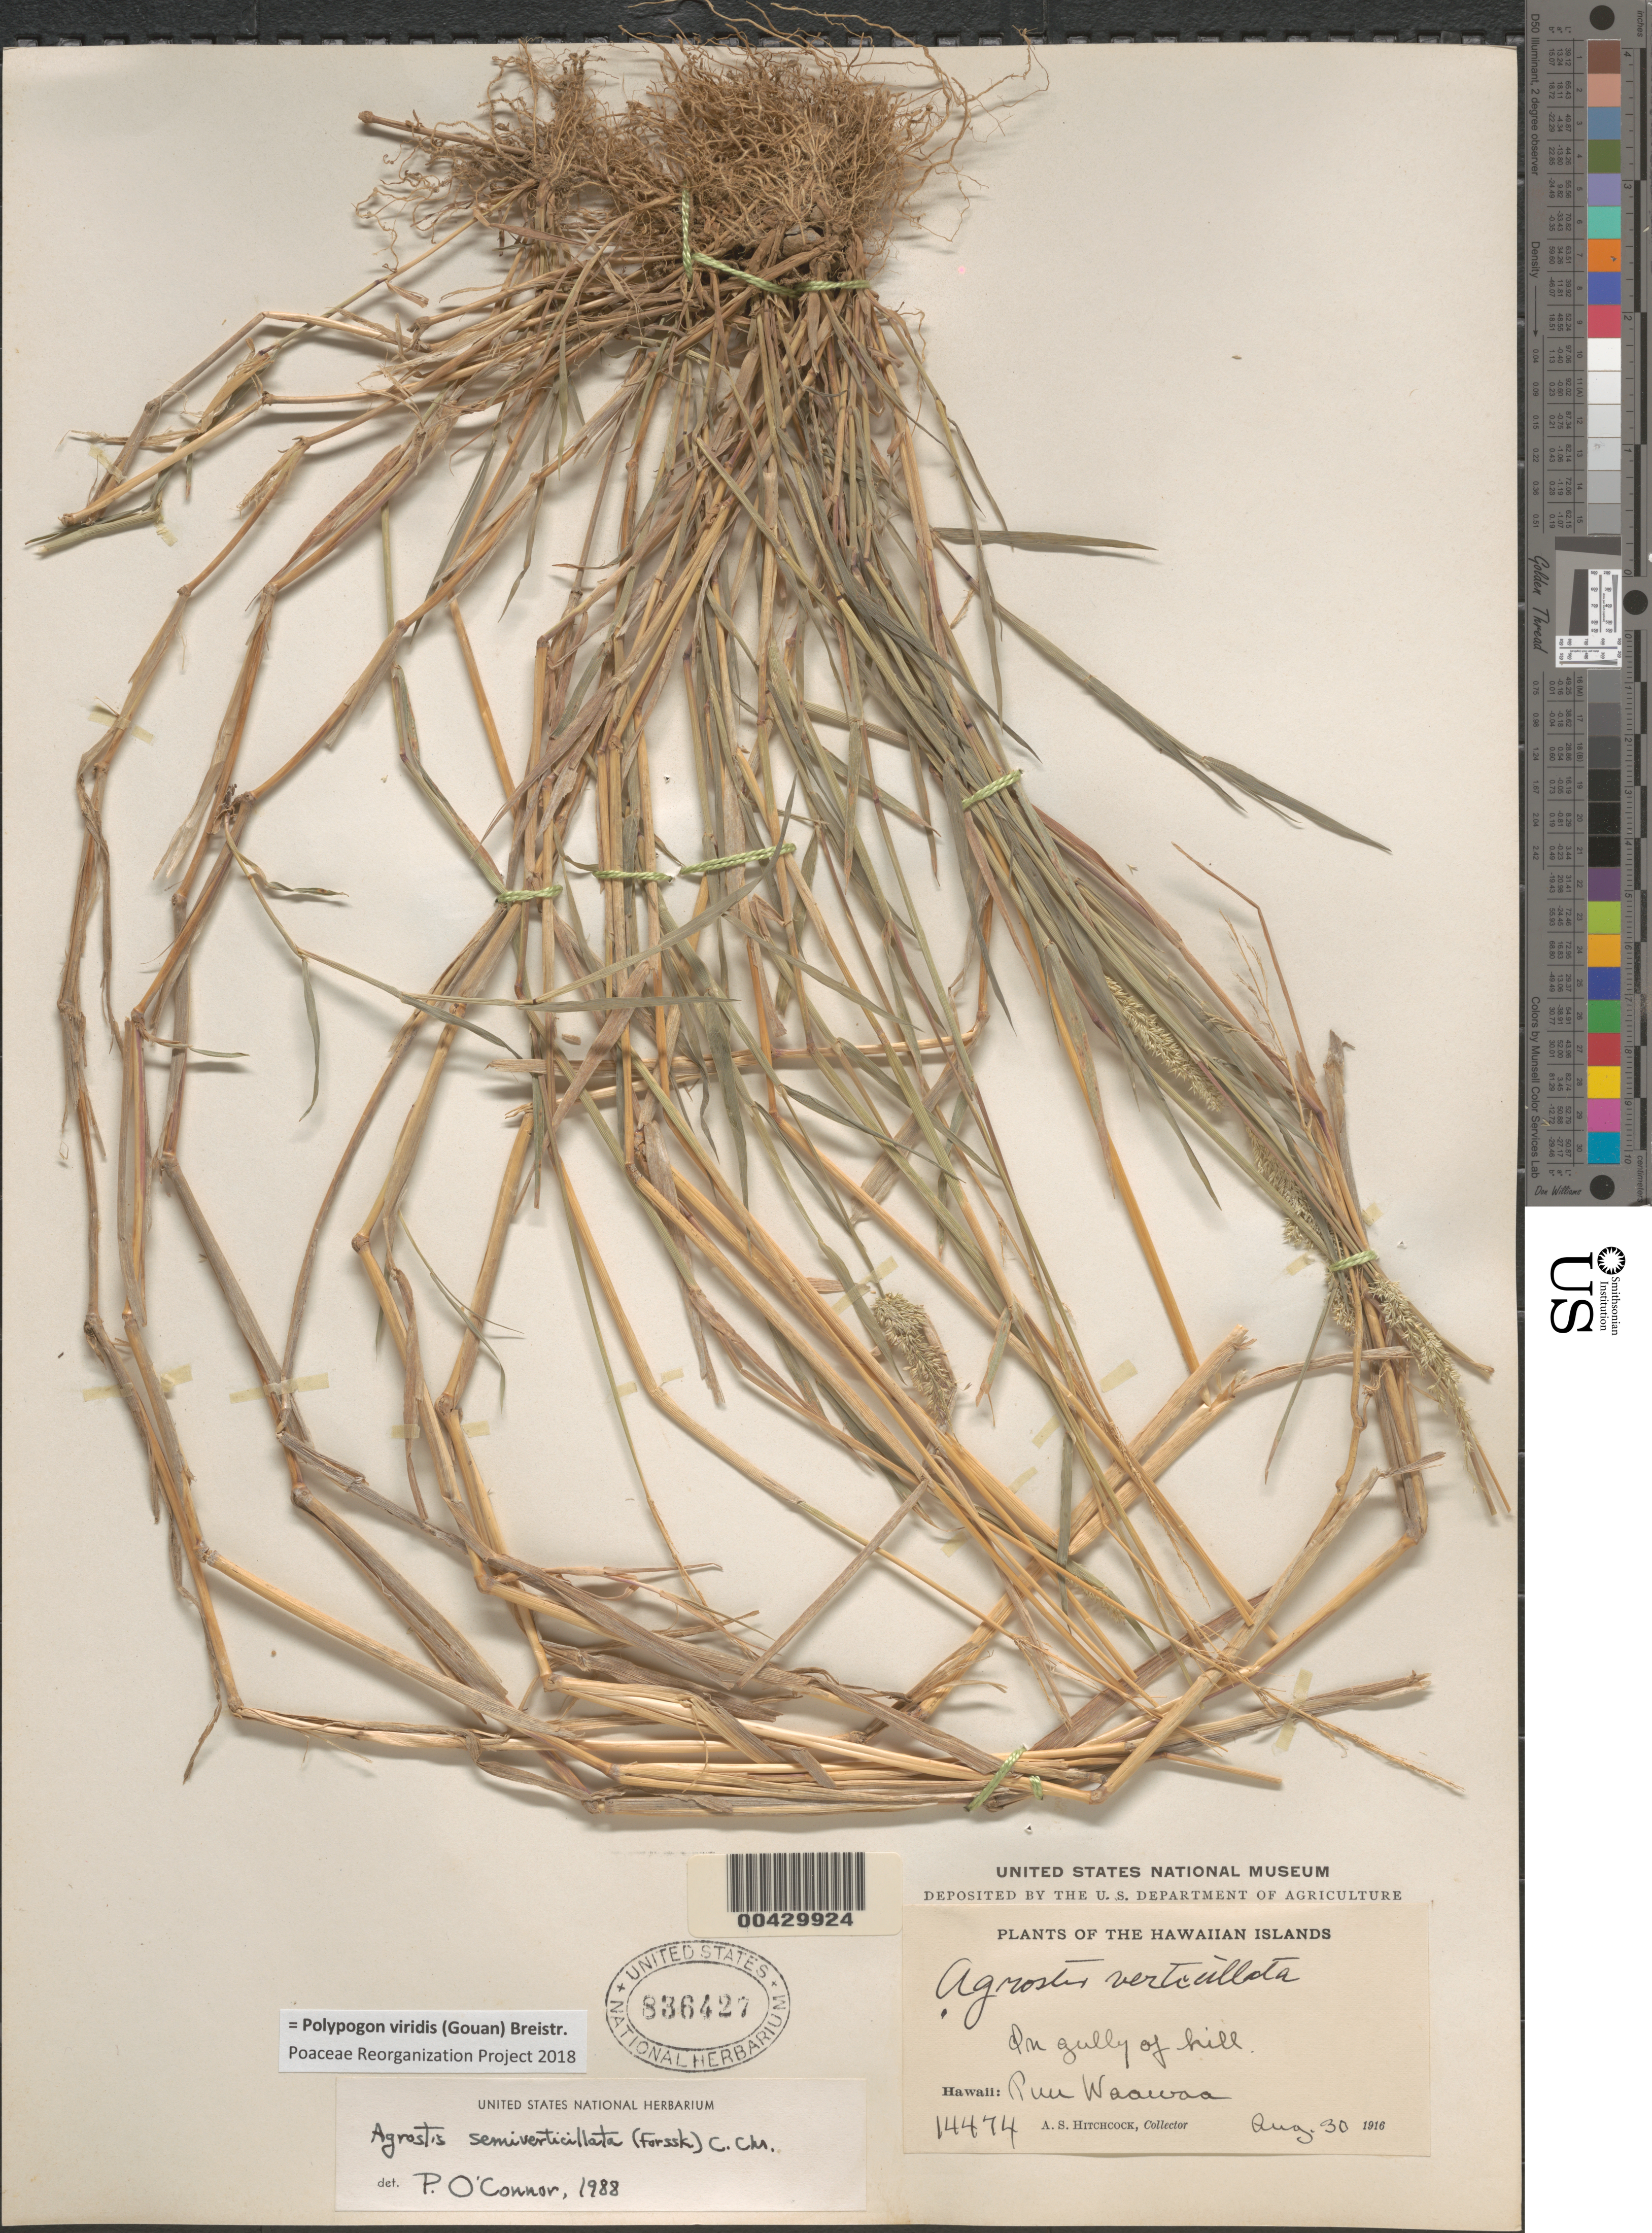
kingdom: Plantae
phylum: Tracheophyta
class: Liliopsida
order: Poales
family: Poaceae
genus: Polypogon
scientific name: Polypogon viridis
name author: (Gouan) Breistroffer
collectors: A. S. Hitchcock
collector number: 14474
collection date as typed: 30 Aug 1916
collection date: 1916-08-30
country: United States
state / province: Hawaii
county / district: Hawaii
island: Hawaii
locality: Puu Waawaa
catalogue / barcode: US 836427